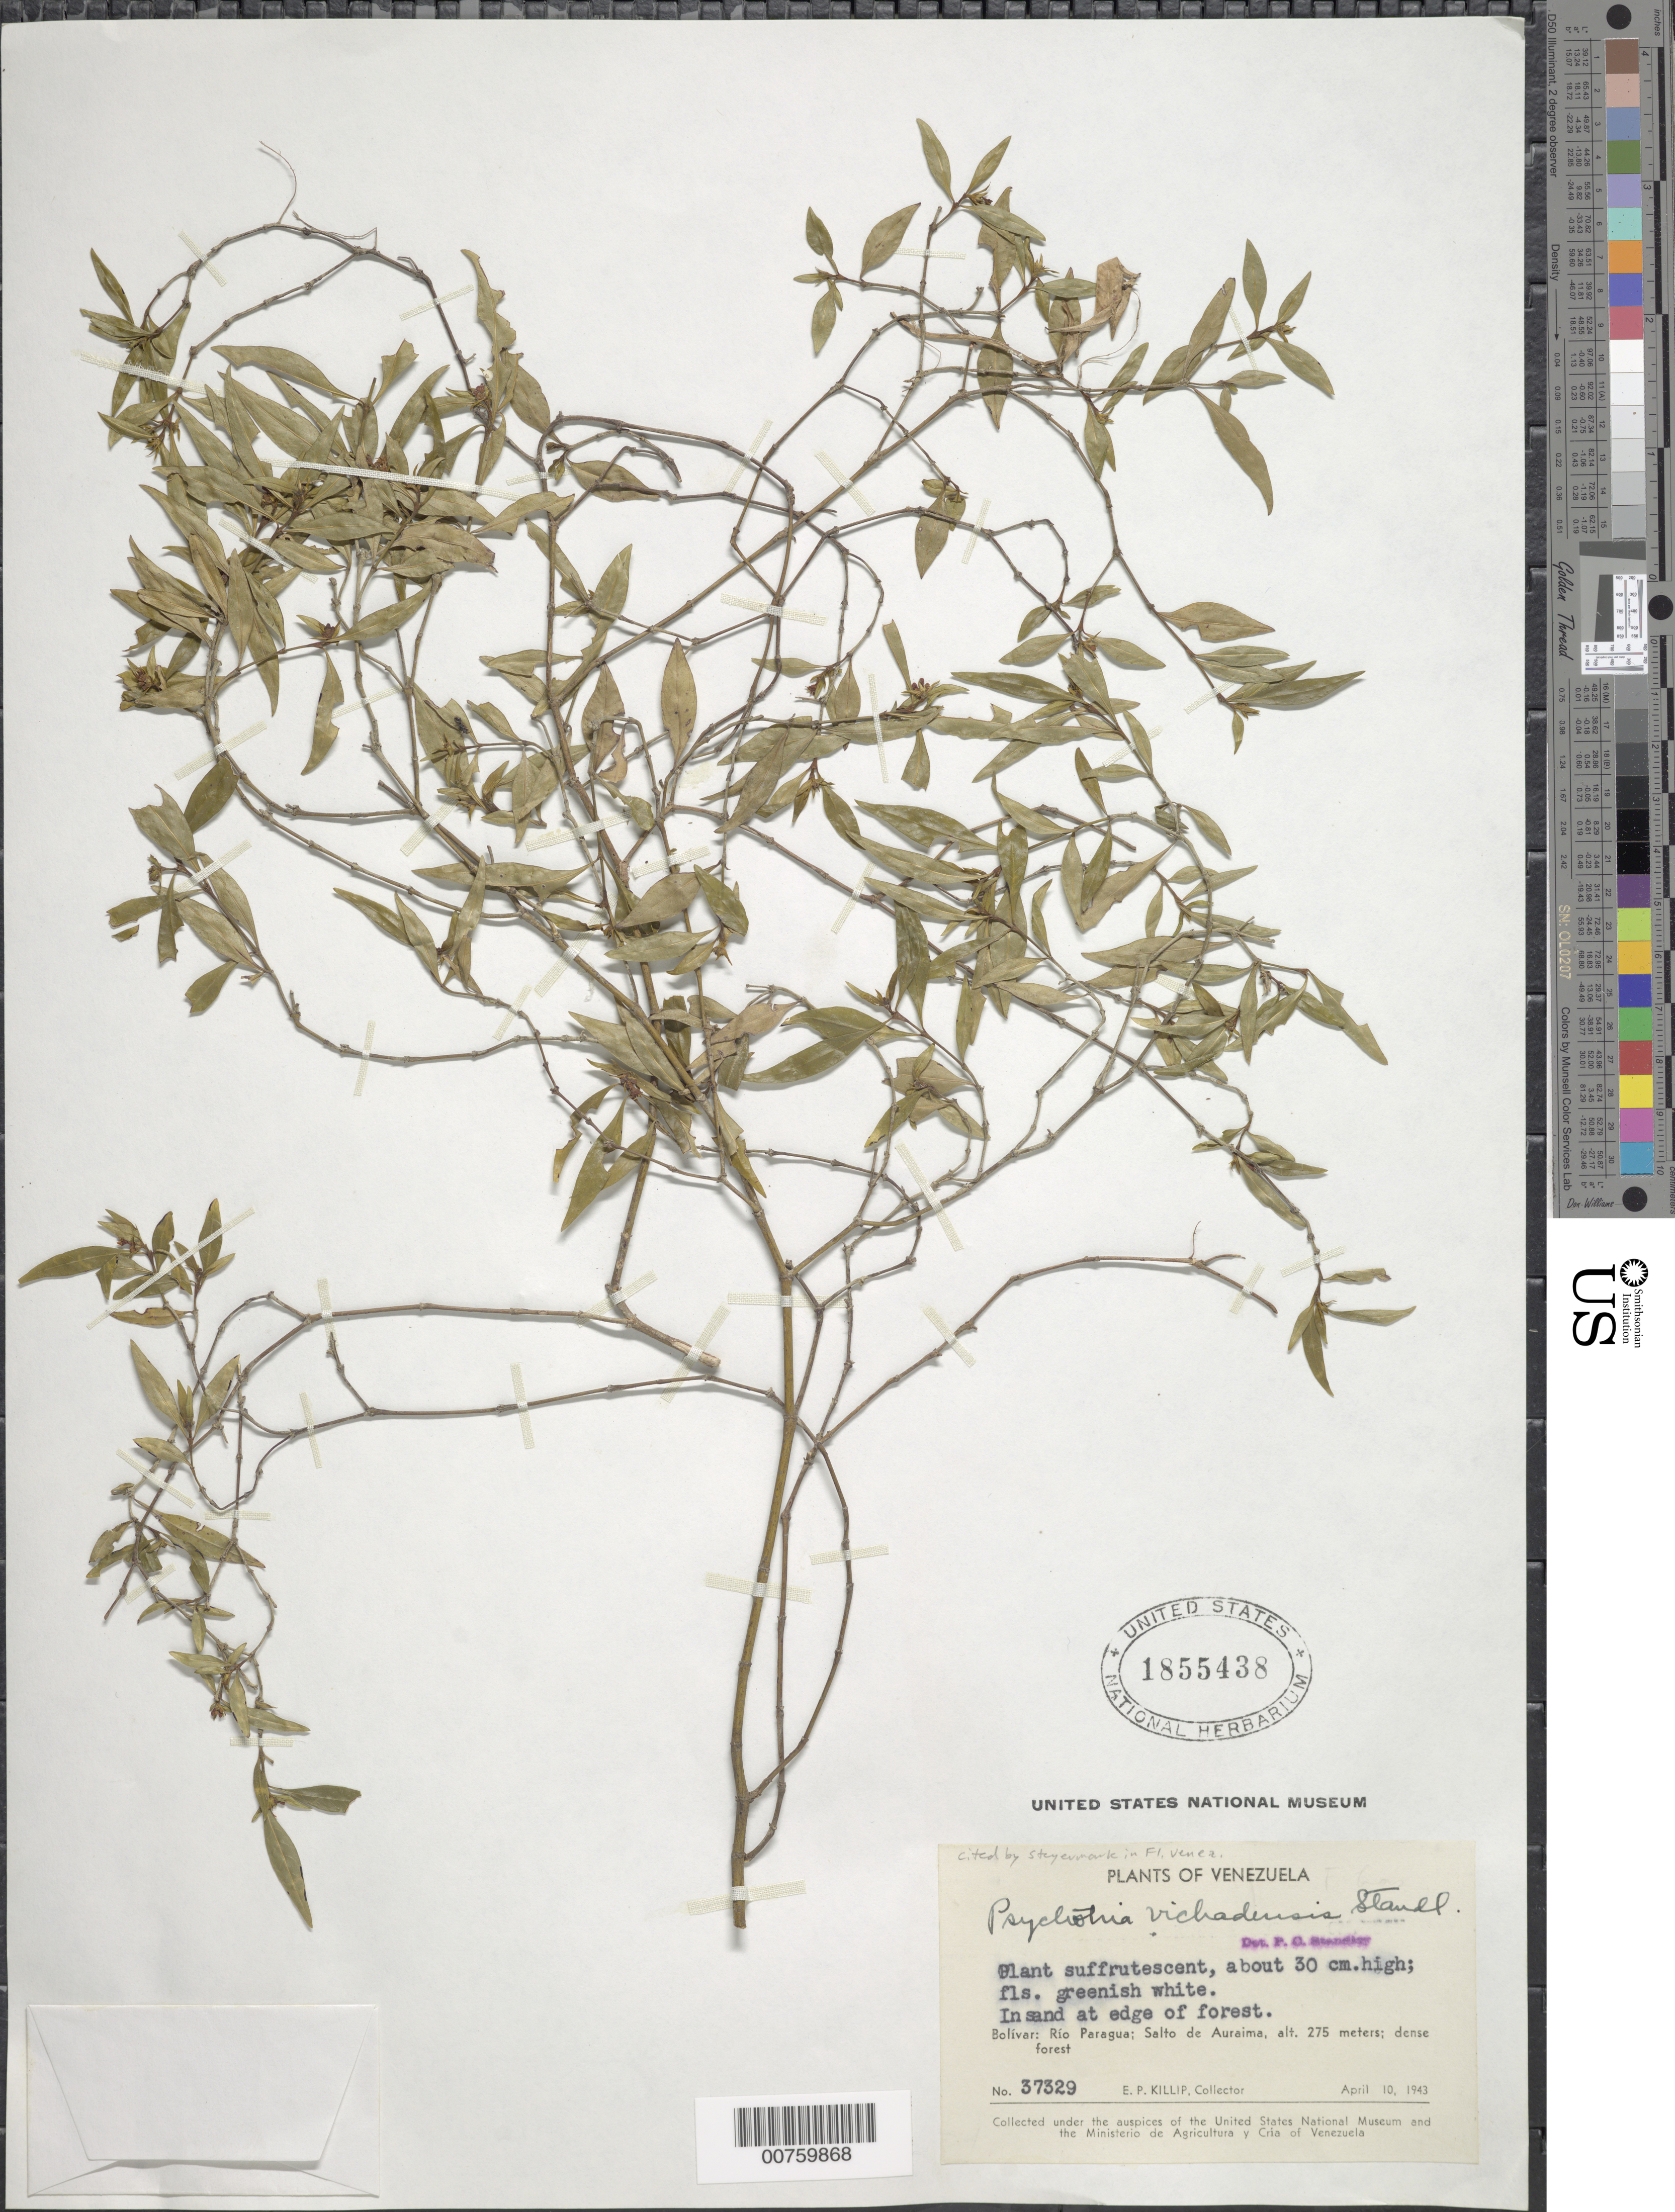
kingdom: Plantae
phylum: Tracheophyta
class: Magnoliopsida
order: Gentianales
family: Rubiaceae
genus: Psychotria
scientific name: Psychotria vichadensis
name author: Standl.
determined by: Standley, Paul C.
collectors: E. P. Killip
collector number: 37329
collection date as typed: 10-Apr-43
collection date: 1943-04-10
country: Venezuela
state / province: Bolívar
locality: Salto de Auraima, Río Paragua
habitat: Dense forest; in sand at edge of forest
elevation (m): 275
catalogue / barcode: US 1855438